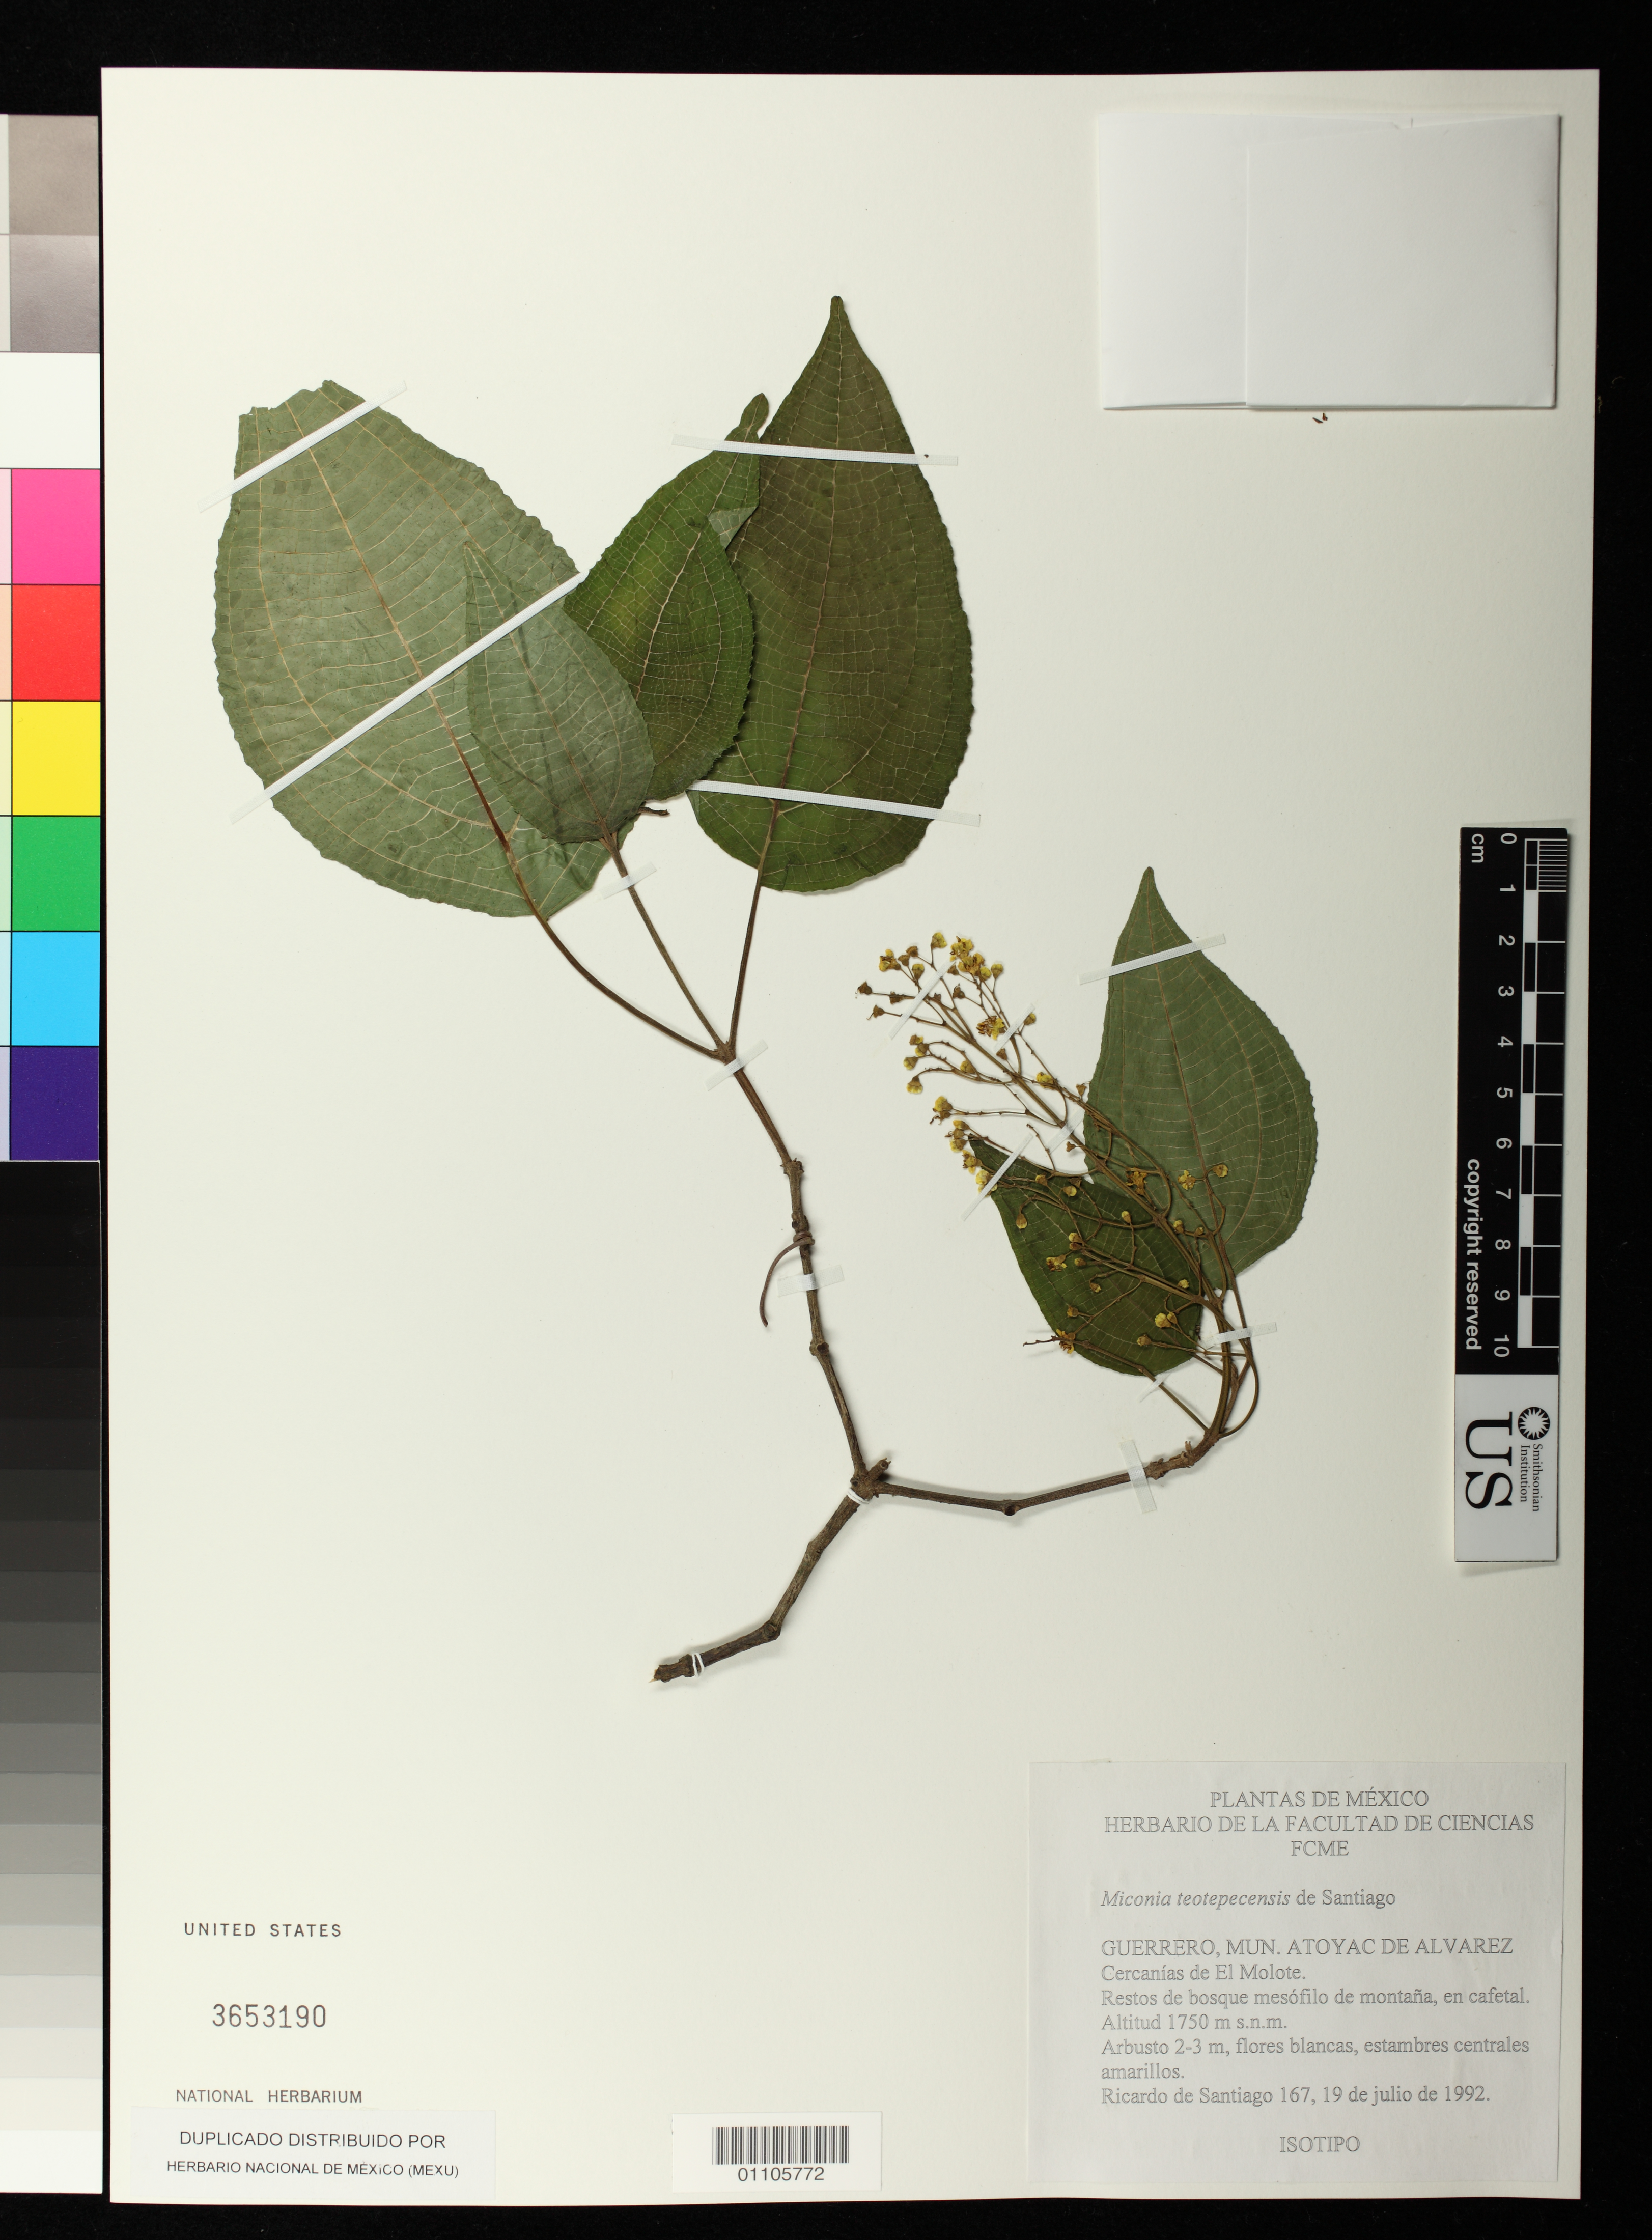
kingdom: Plantae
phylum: Tracheophyta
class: Magnoliopsida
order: Myrtales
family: Melastomataceae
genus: Miconia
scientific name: Miconia teotepecensis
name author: de Santiago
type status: Isotype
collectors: J. R. de Santiago Gómez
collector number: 167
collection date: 1992-07-19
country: Mexico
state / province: Guerrero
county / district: Atoyac de Alvarez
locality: Guerrero, Mun. Atoyac de Alvarez, cercanías de El Molote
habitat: Restos de bosque mesófilo de montaña, en cafetal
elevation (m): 1750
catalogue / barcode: US 3653190